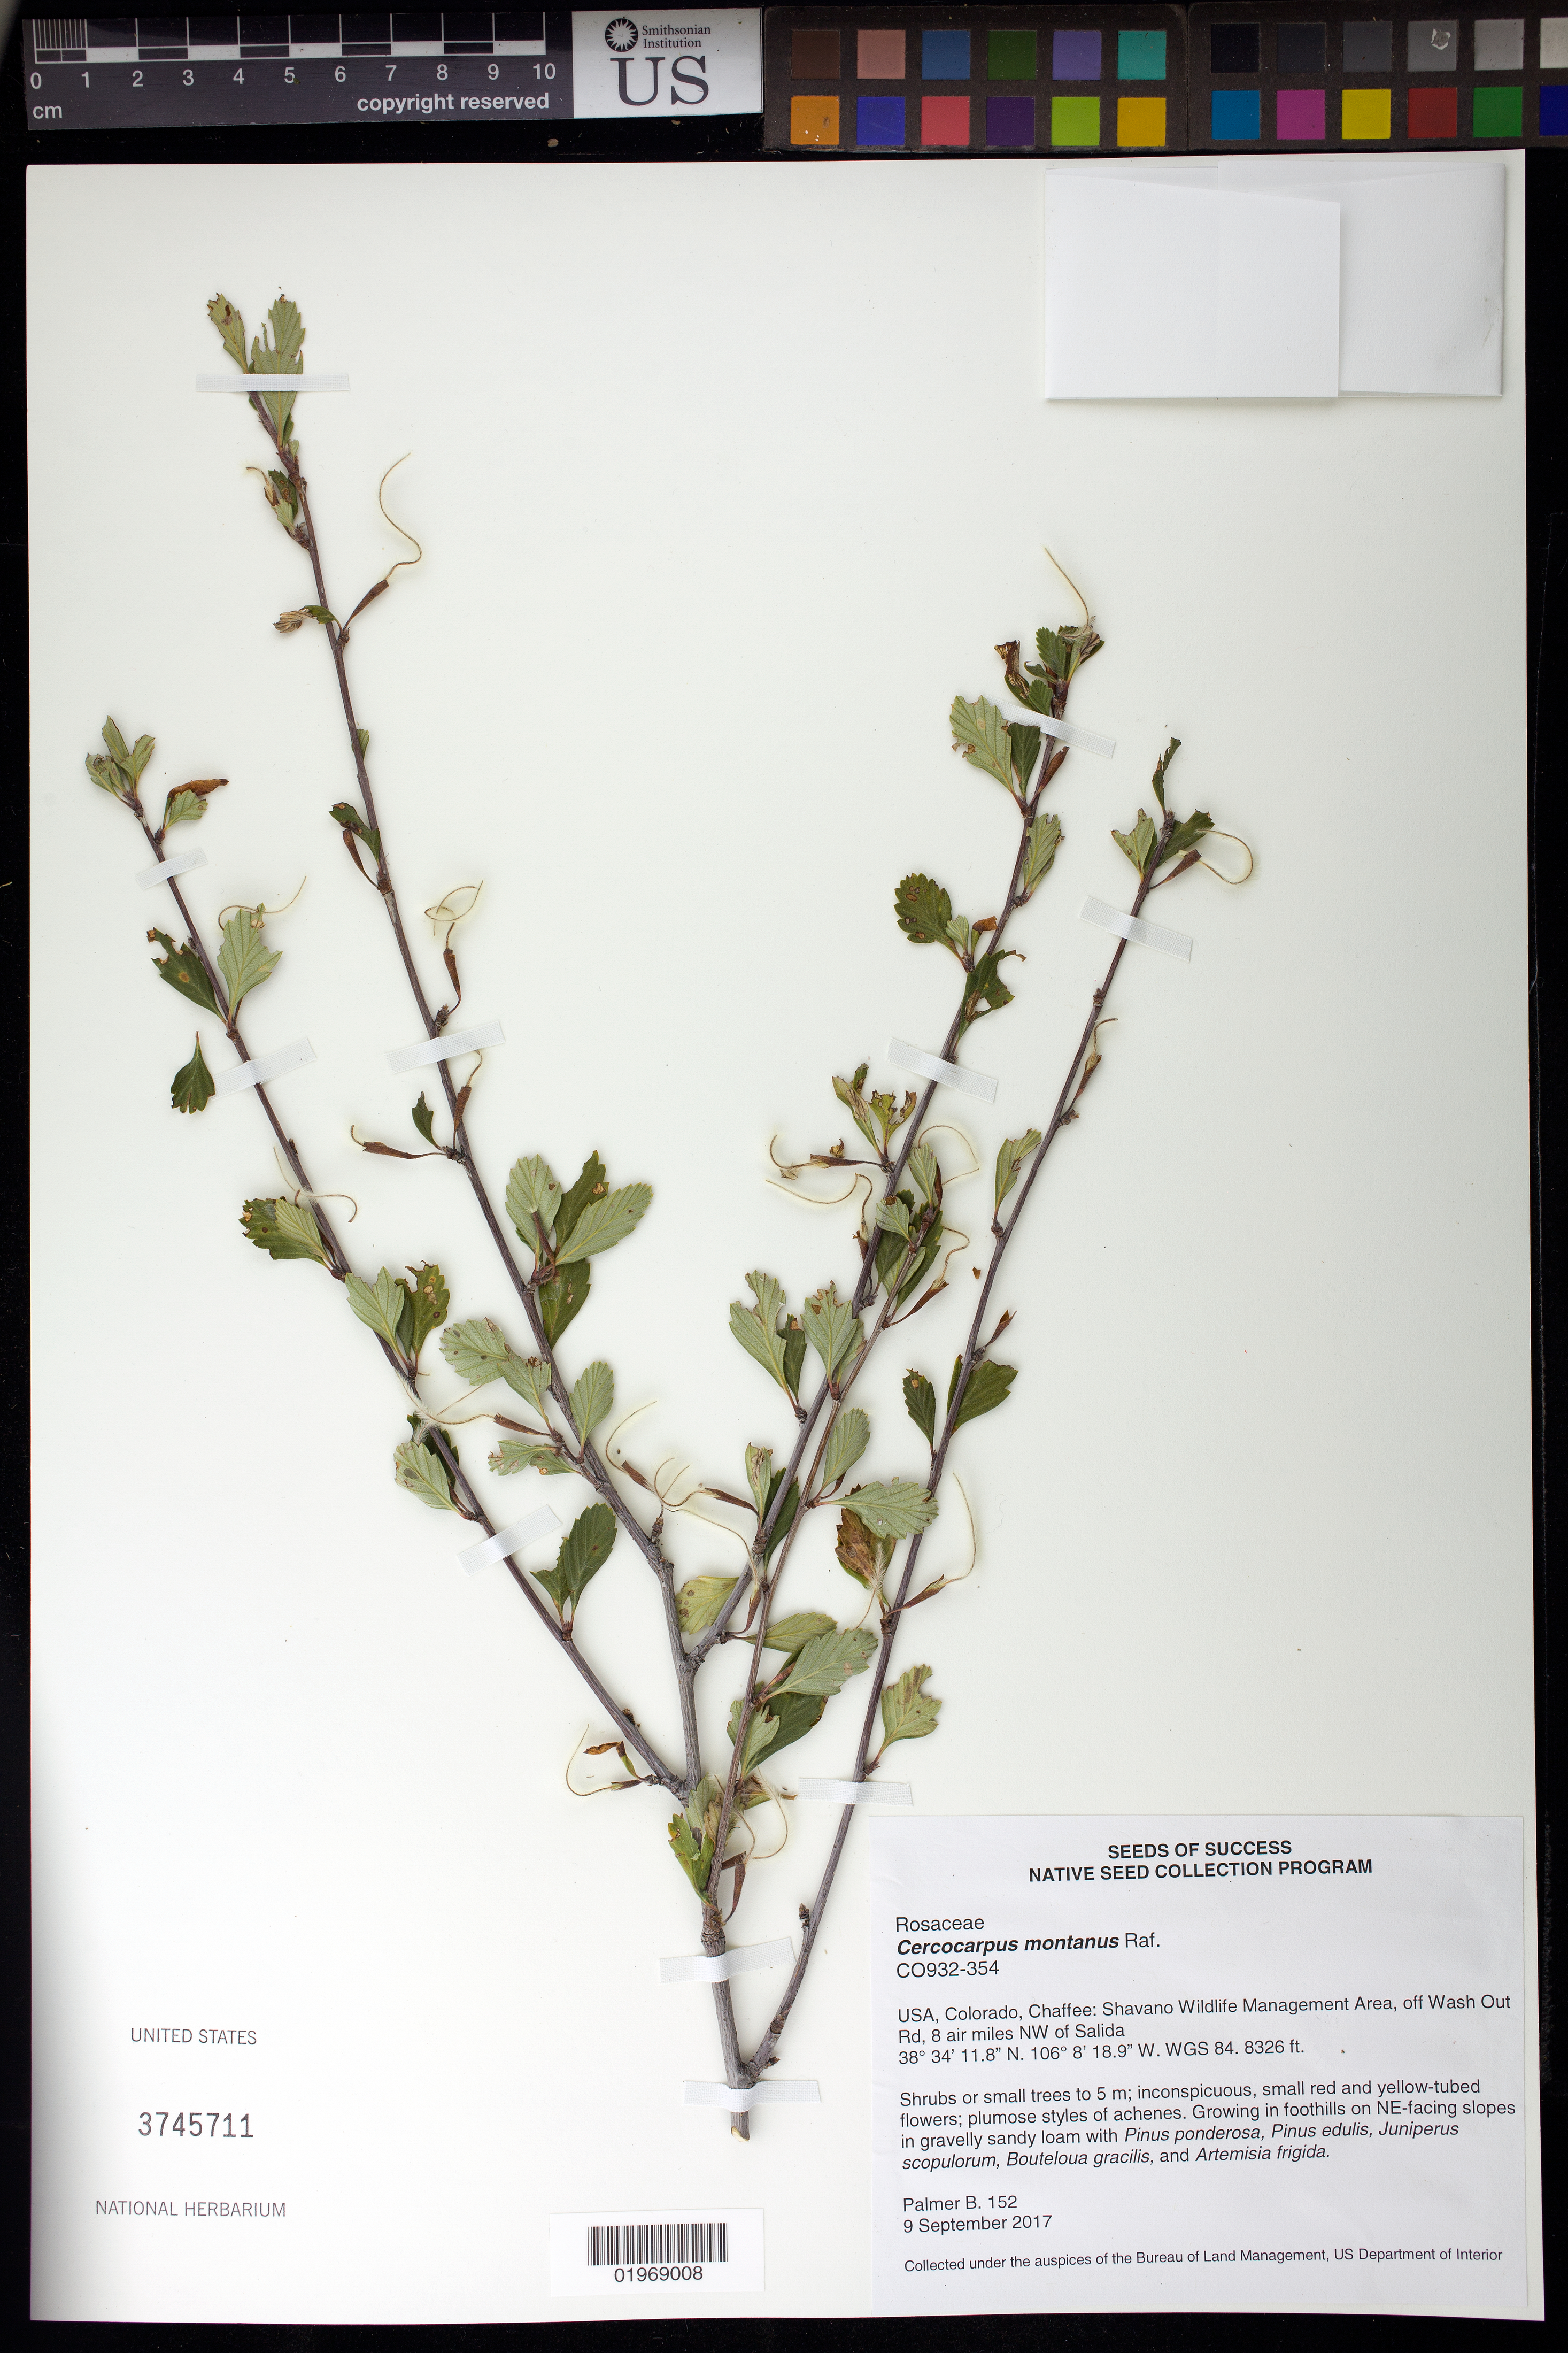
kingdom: Plantae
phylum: Tracheophyta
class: Magnoliopsida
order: Rosales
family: Rosaceae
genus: Cercocarpus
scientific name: Cercocarpus montanus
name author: Raf.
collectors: B. Palmer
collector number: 152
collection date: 2017-09-09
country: United States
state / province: Colorado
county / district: Chaffee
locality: Shavano Wildlife Management Area, off Wash Out Road, 8 air miles NW of Salida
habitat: In gravelly sandy loam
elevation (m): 2538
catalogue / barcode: US 3745711